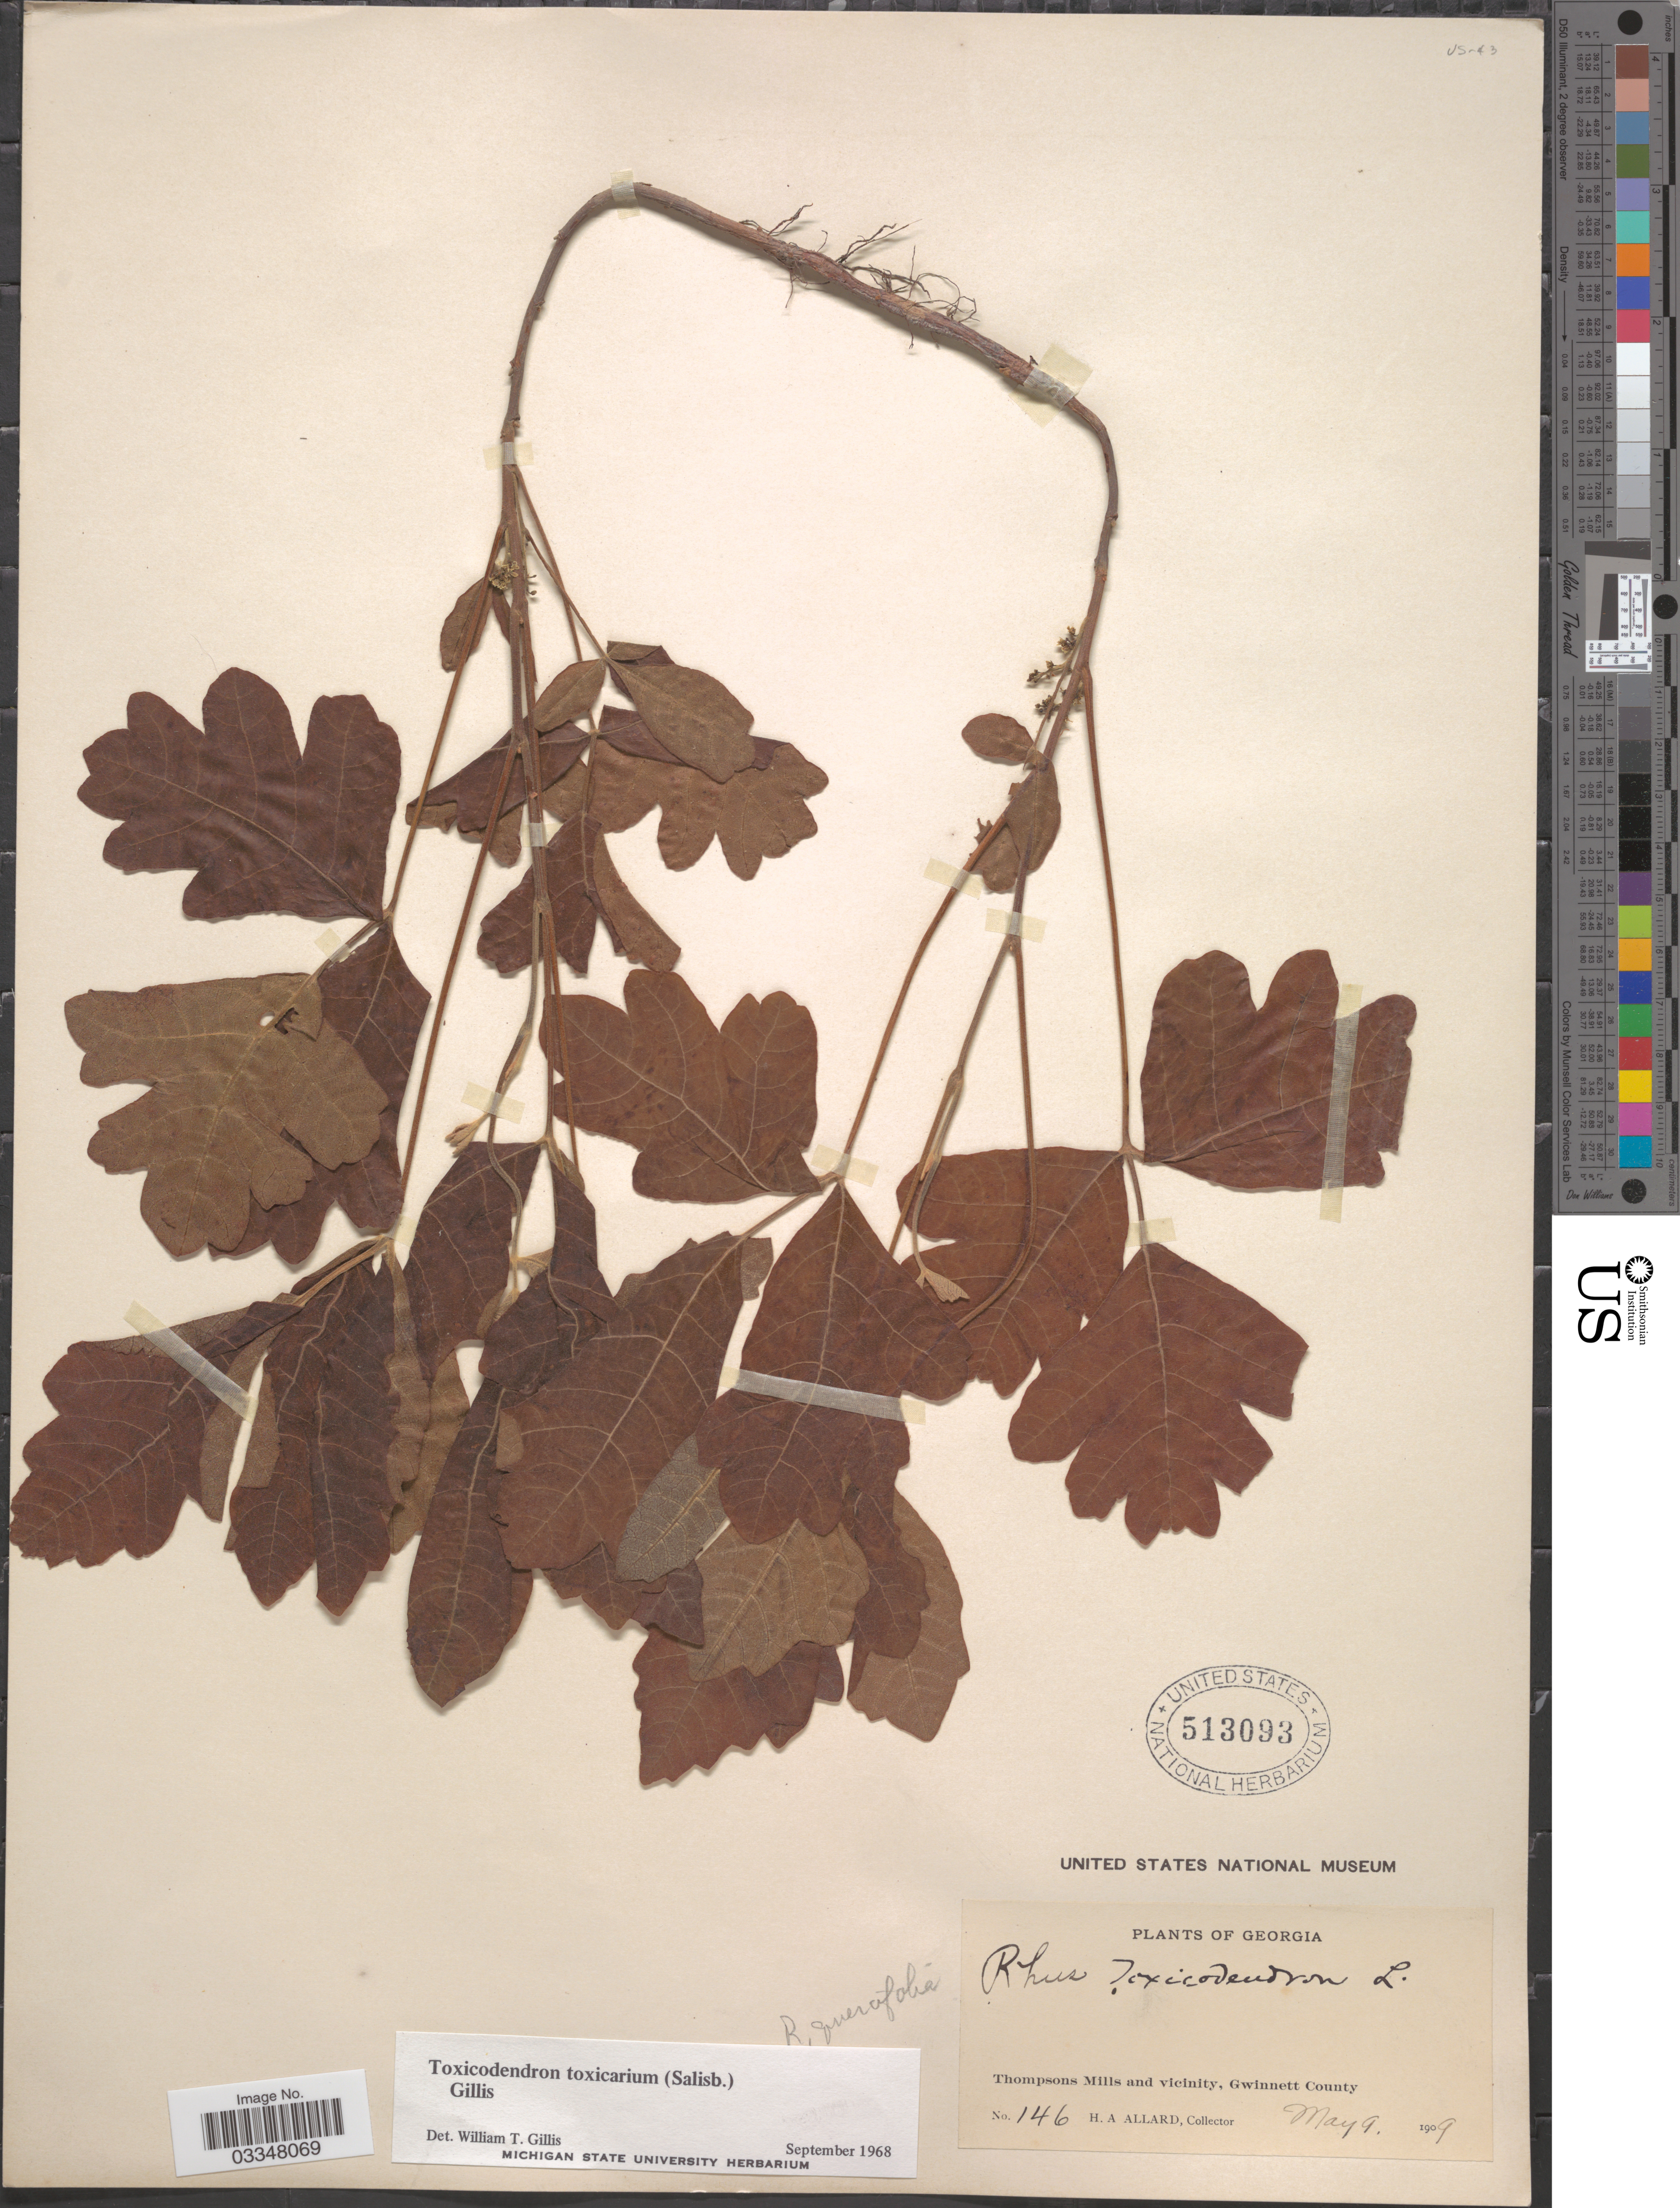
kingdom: Plantae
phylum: Tracheophyta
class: Magnoliopsida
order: Sapindales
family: Anacardiaceae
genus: Toxicodendron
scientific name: Toxicodendron toxicarium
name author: Gillis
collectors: H. A. Allard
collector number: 146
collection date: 1909-05-09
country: United States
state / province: Georgia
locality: Thompsons Mills and vicinity, Gwinnett County.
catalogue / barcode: US 513093